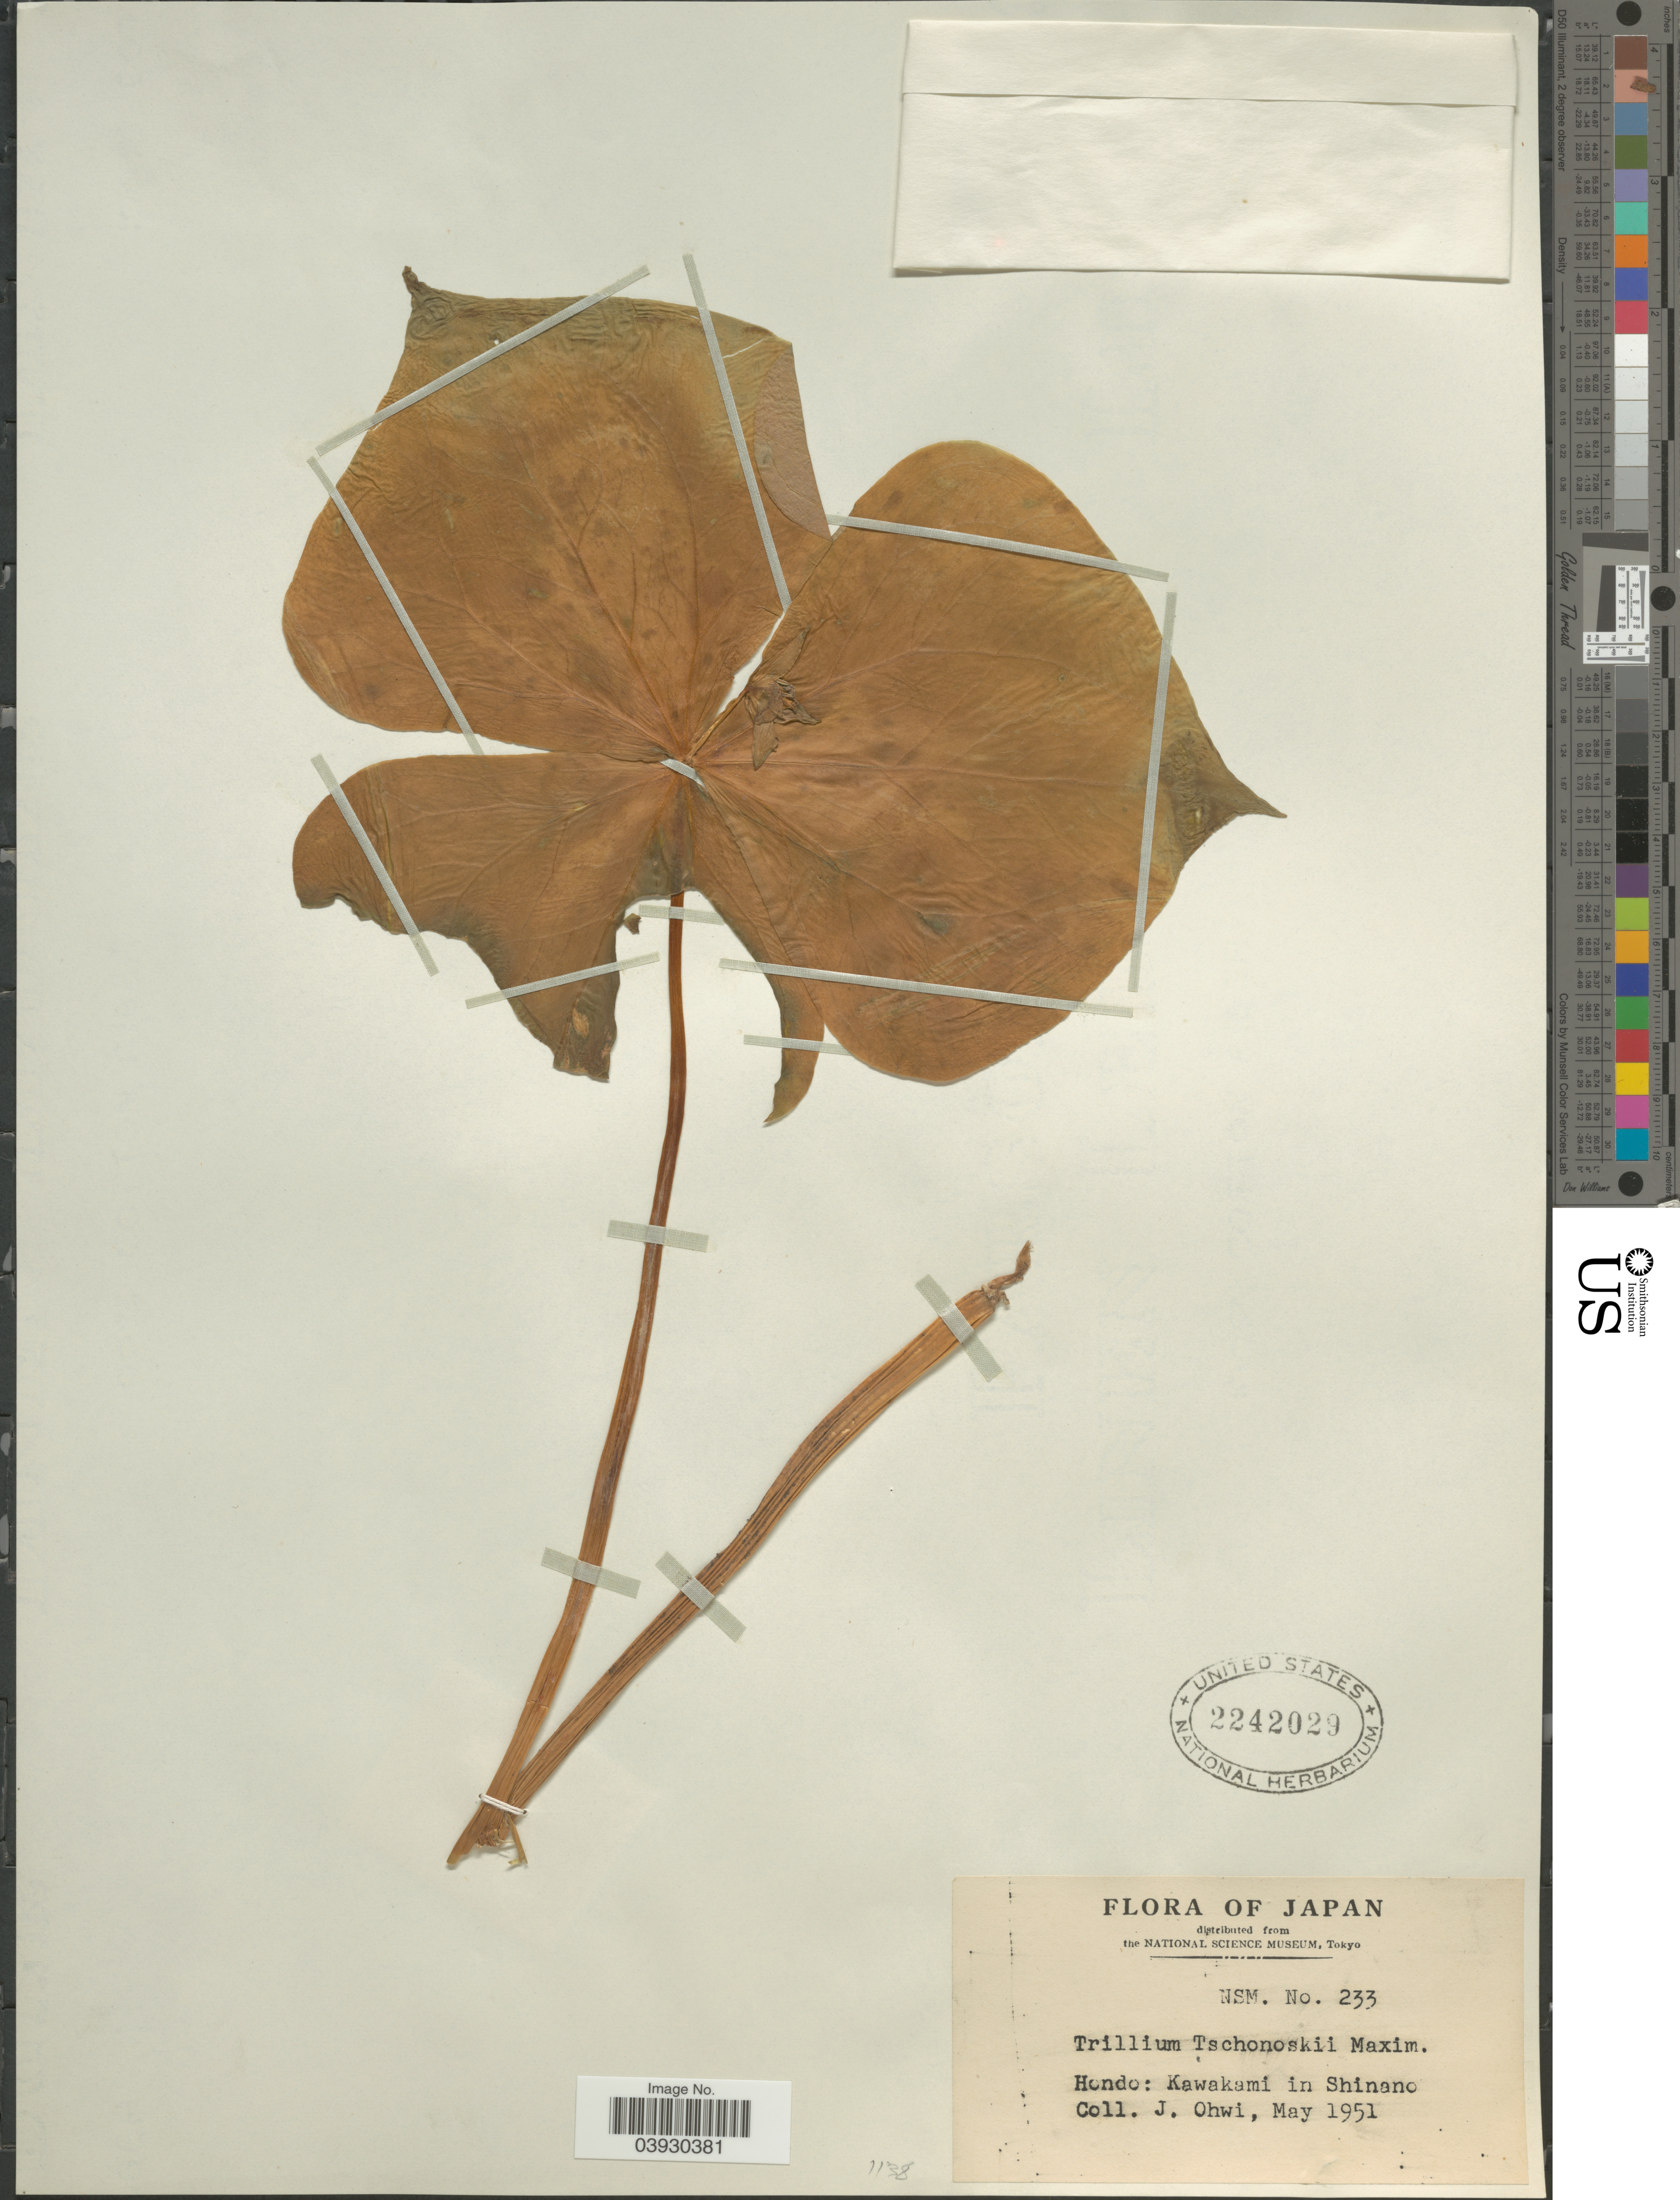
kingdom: Plantae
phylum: Tracheophyta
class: Liliopsida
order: Liliales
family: Melanthiaceae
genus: Trillium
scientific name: Trillium tschonoskii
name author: Maxim.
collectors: J. Ohwi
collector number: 233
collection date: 1951-05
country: Japan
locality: Hondo: Kawakami in Shinano.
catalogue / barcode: US 2242029